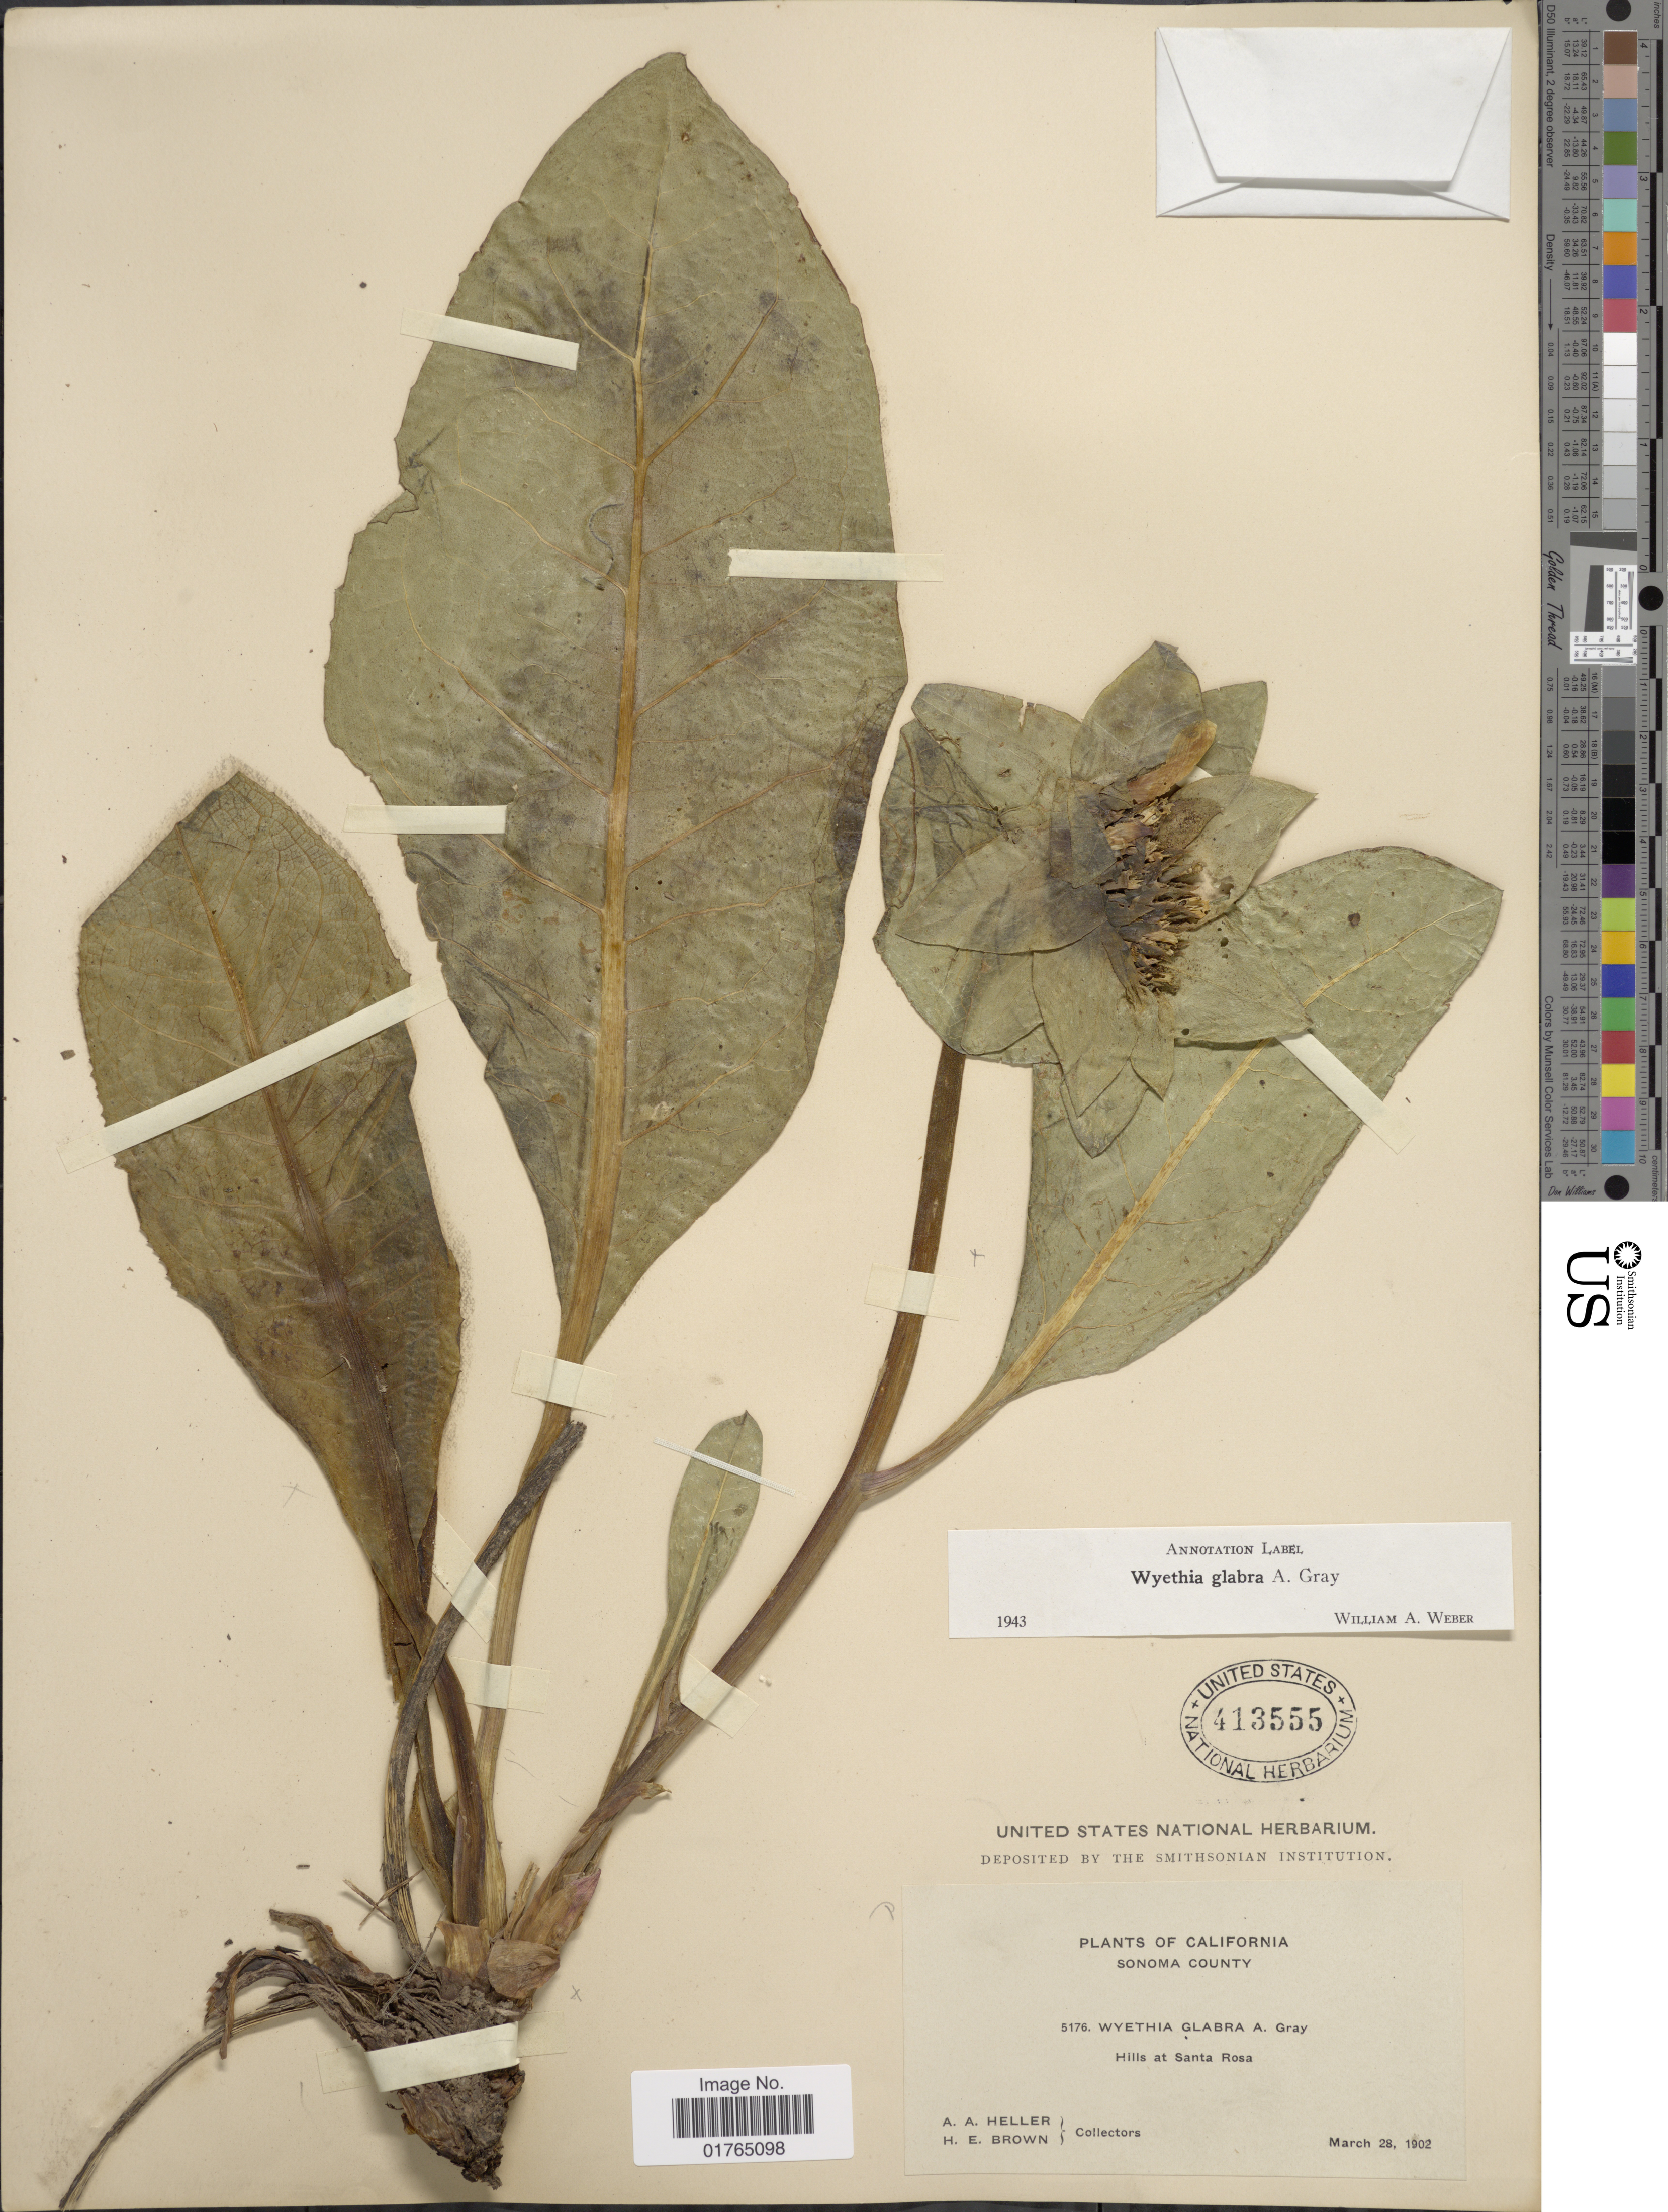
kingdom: Plantae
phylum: Tracheophyta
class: Magnoliopsida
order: Asterales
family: Asteraceae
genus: Wyethia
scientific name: Wyethia glabra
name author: A. Gray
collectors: A. A. Heller & H. E. Brown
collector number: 5176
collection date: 1902-03-28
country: United States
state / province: California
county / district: Sonoma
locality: Sonoma County, Hills at Santa Rosa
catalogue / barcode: US 413555